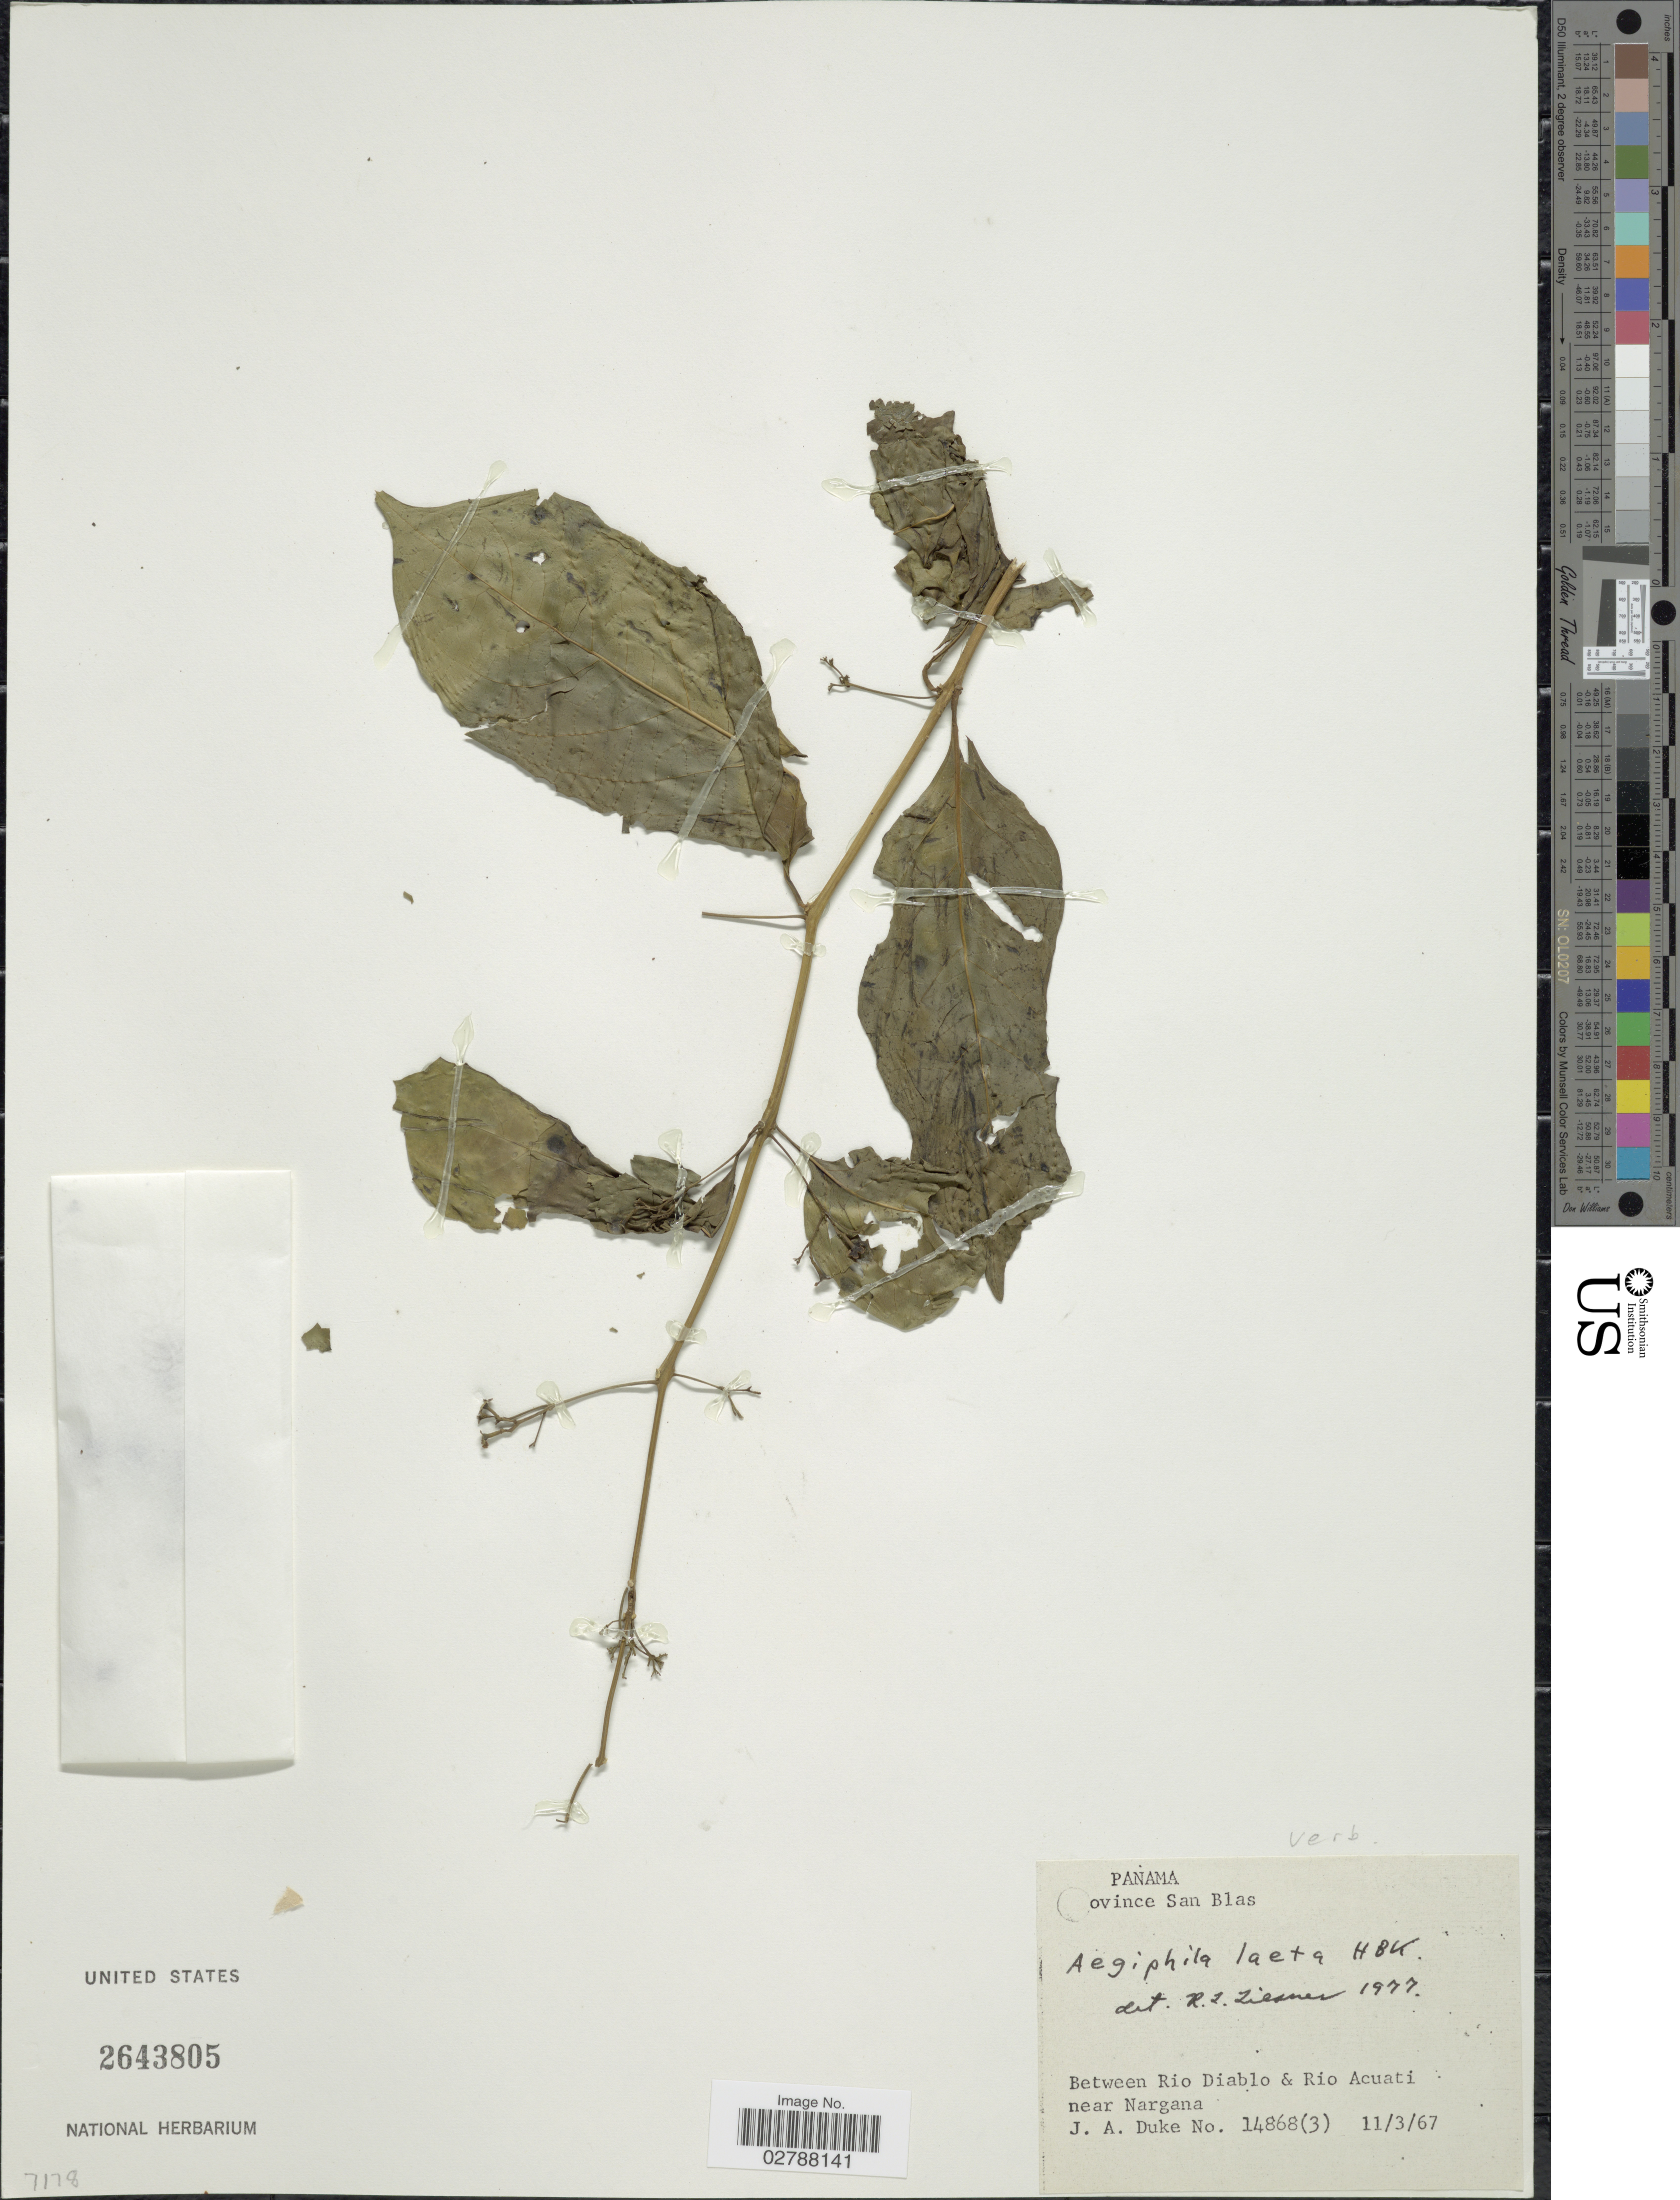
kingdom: Plantae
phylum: Tracheophyta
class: Magnoliopsida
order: Lamiales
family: Lamiaceae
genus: Aegiphila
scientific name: Aegiphila laeta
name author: Kunth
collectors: J. A. Duke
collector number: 14868(3)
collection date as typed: Transcribed d/m/y: 11/3/67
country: Panama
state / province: Kuna Yala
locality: Province San Blas. Between Rio Diablo & Rio Acuati, near Nargana.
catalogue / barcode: US 2643805